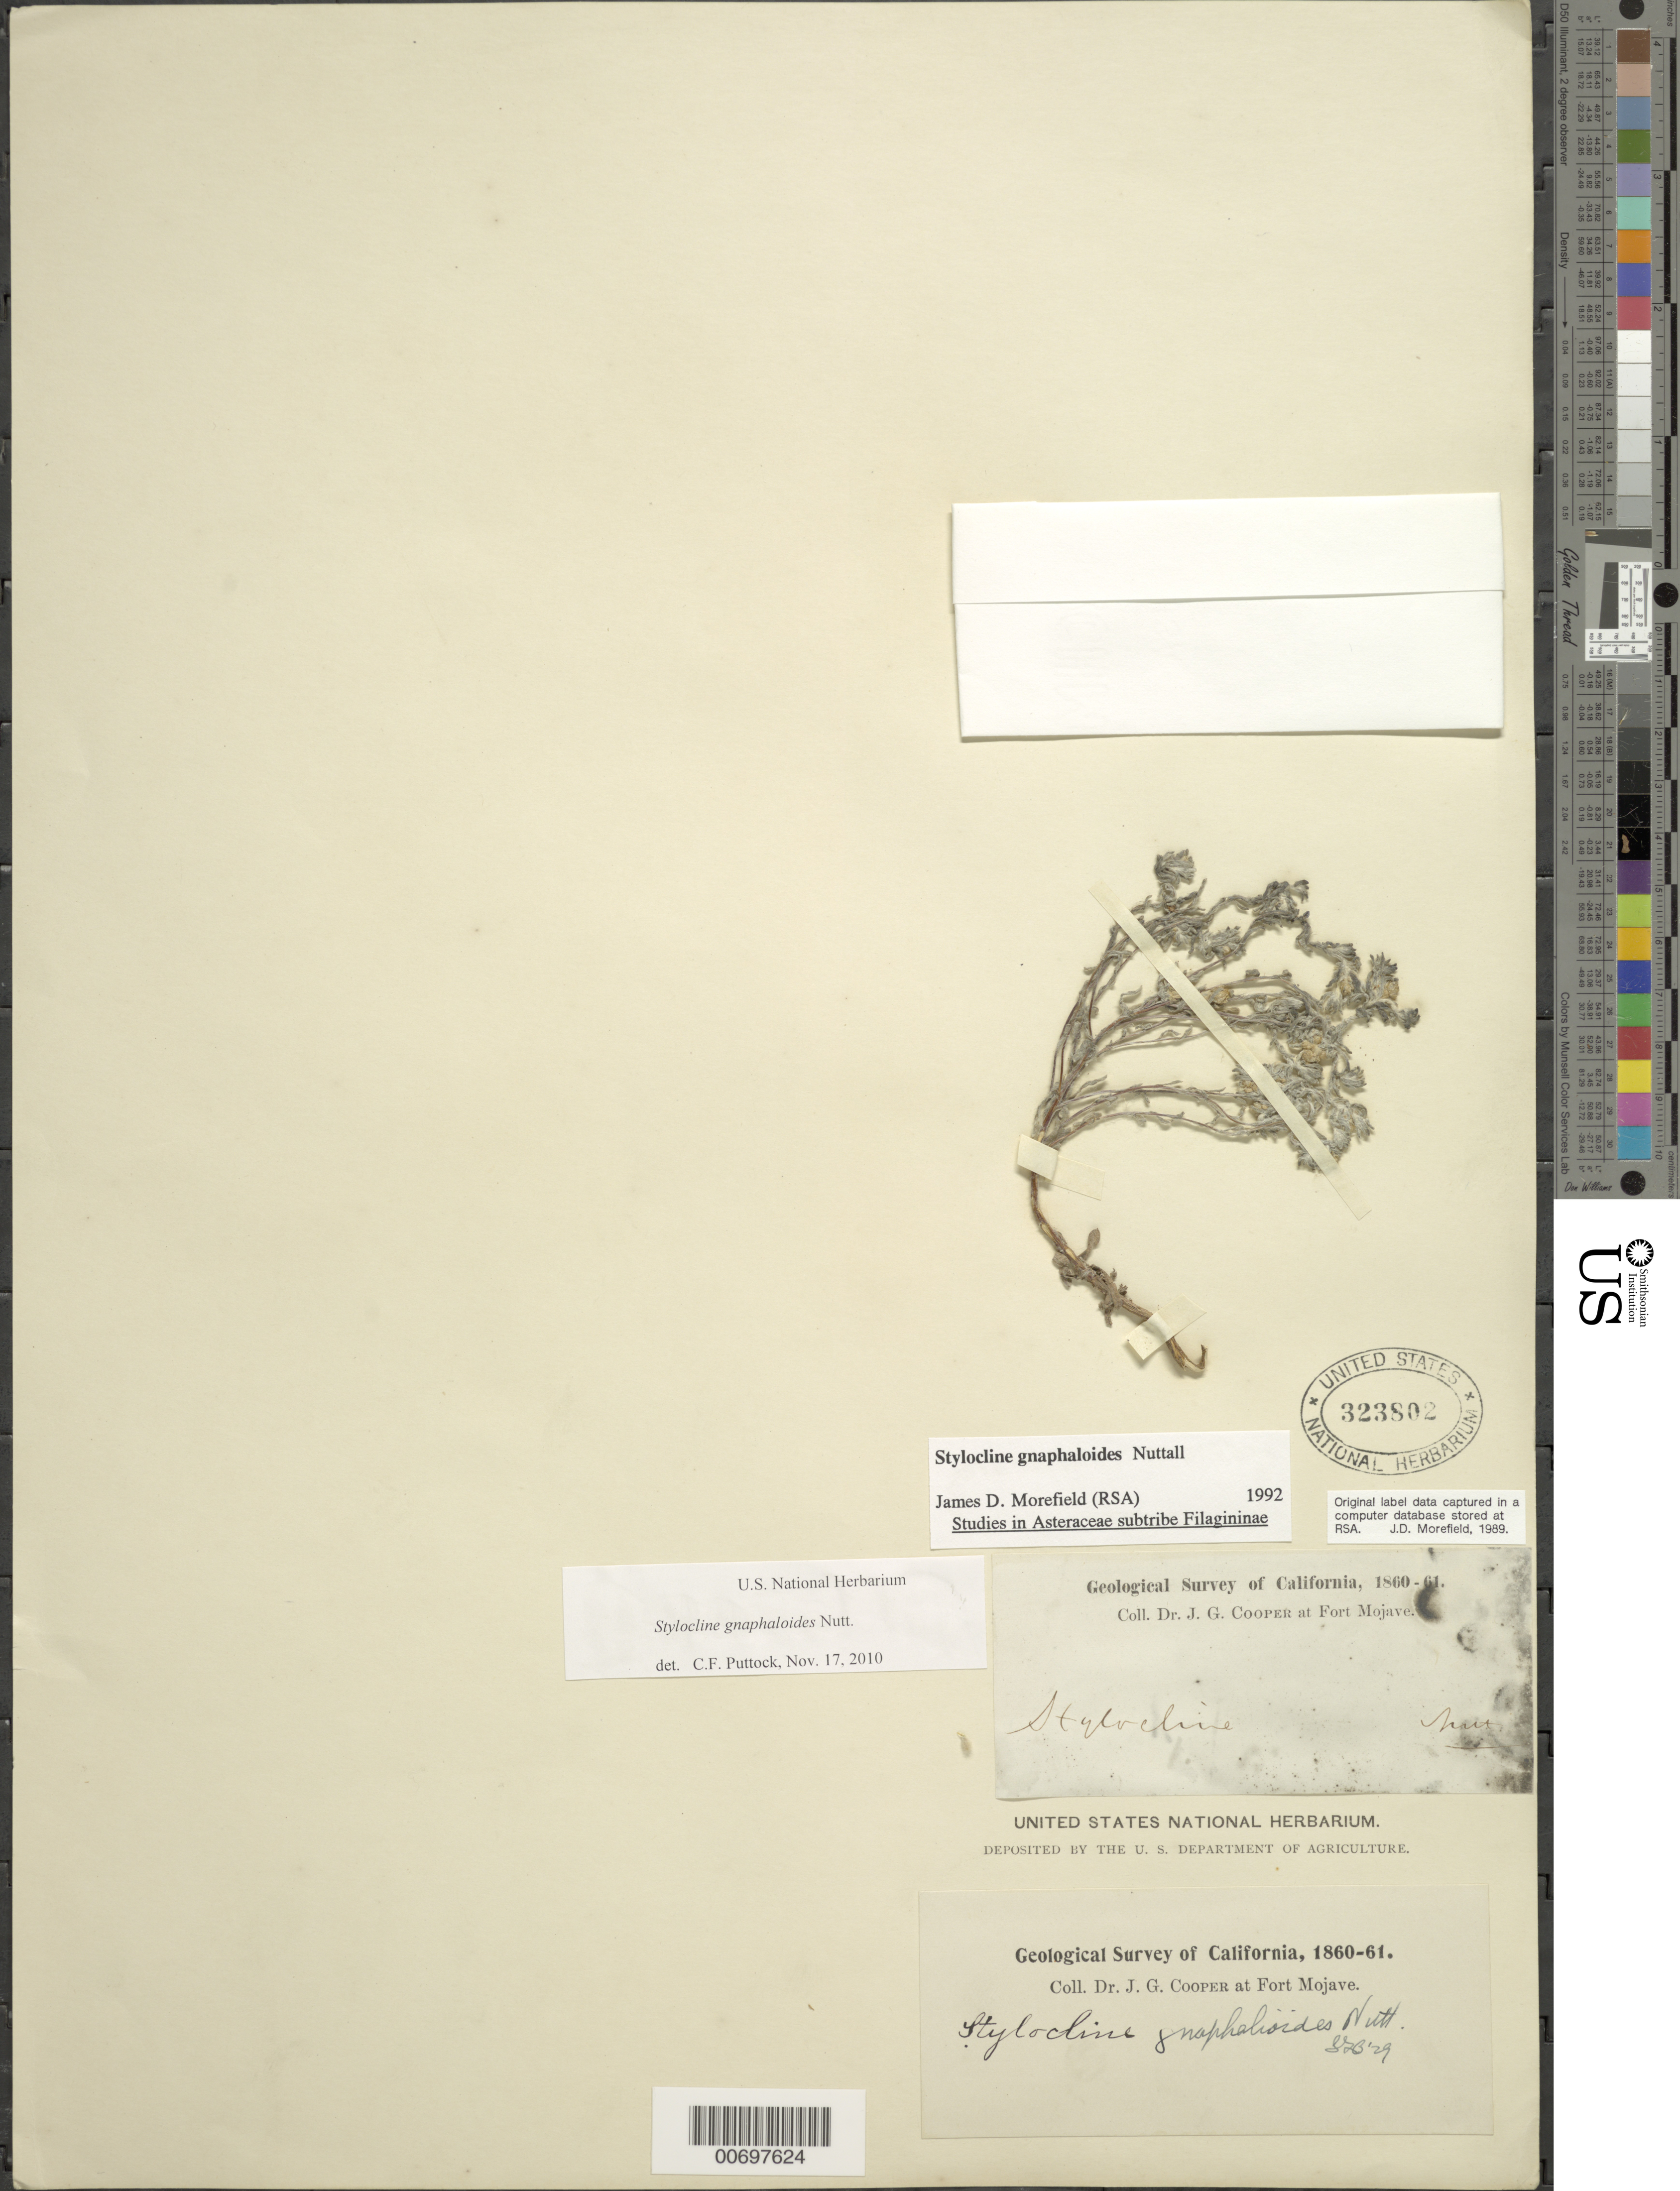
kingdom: Plantae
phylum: Tracheophyta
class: Magnoliopsida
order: Asterales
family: Asteraceae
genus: Stylocline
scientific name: Stylocline gnaphalioides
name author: Nutt.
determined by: Morefield, James D., (RSA), Rancho Santa Ana Botanic Garden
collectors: J. G. Cooper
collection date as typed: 1860 to -- --- 1861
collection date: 1860/1861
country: United States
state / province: California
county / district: San Bernardino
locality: Fort Mojave.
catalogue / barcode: US 323802